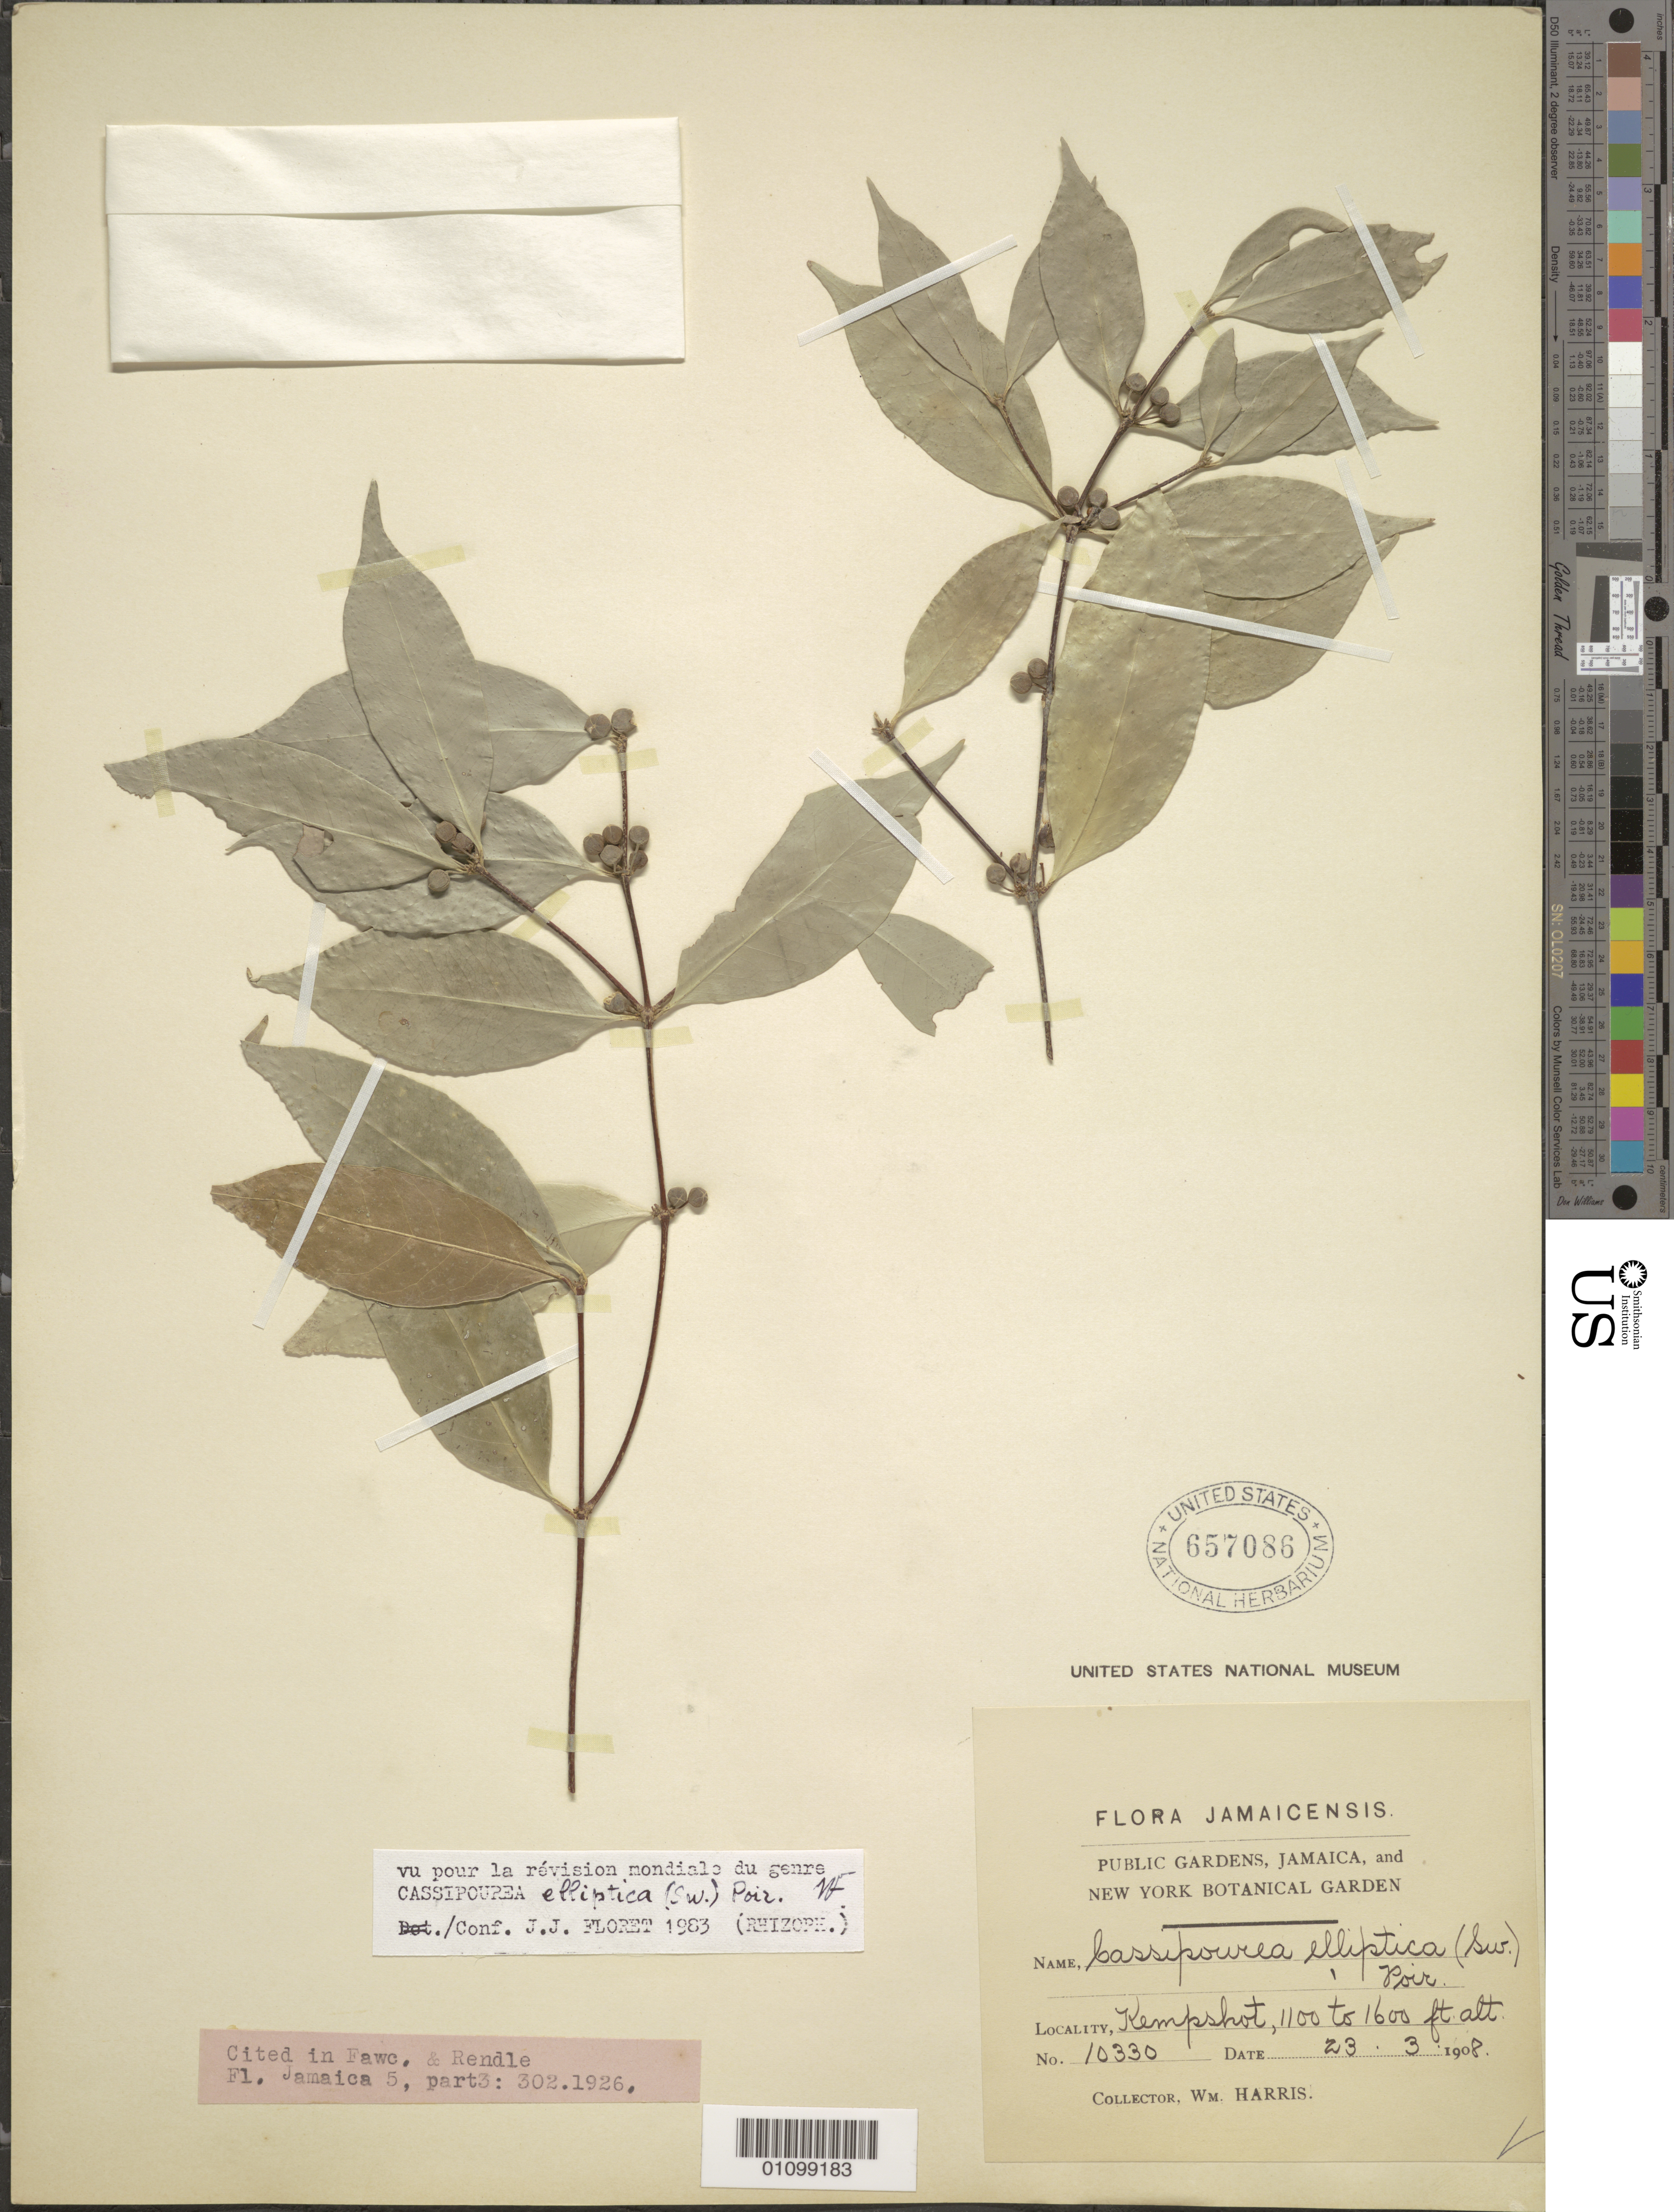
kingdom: Plantae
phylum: Tracheophyta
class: Magnoliopsida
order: Malpighiales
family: Rhizophoraceae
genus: Cassipourea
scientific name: Cassipourea elliptica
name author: (Sw.) Poir.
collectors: W. Harris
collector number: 10330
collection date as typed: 23 Mar 1908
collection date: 1908-03-23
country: Jamaica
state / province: Hanover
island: Jamaica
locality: Kempshot.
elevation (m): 335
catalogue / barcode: US 657086